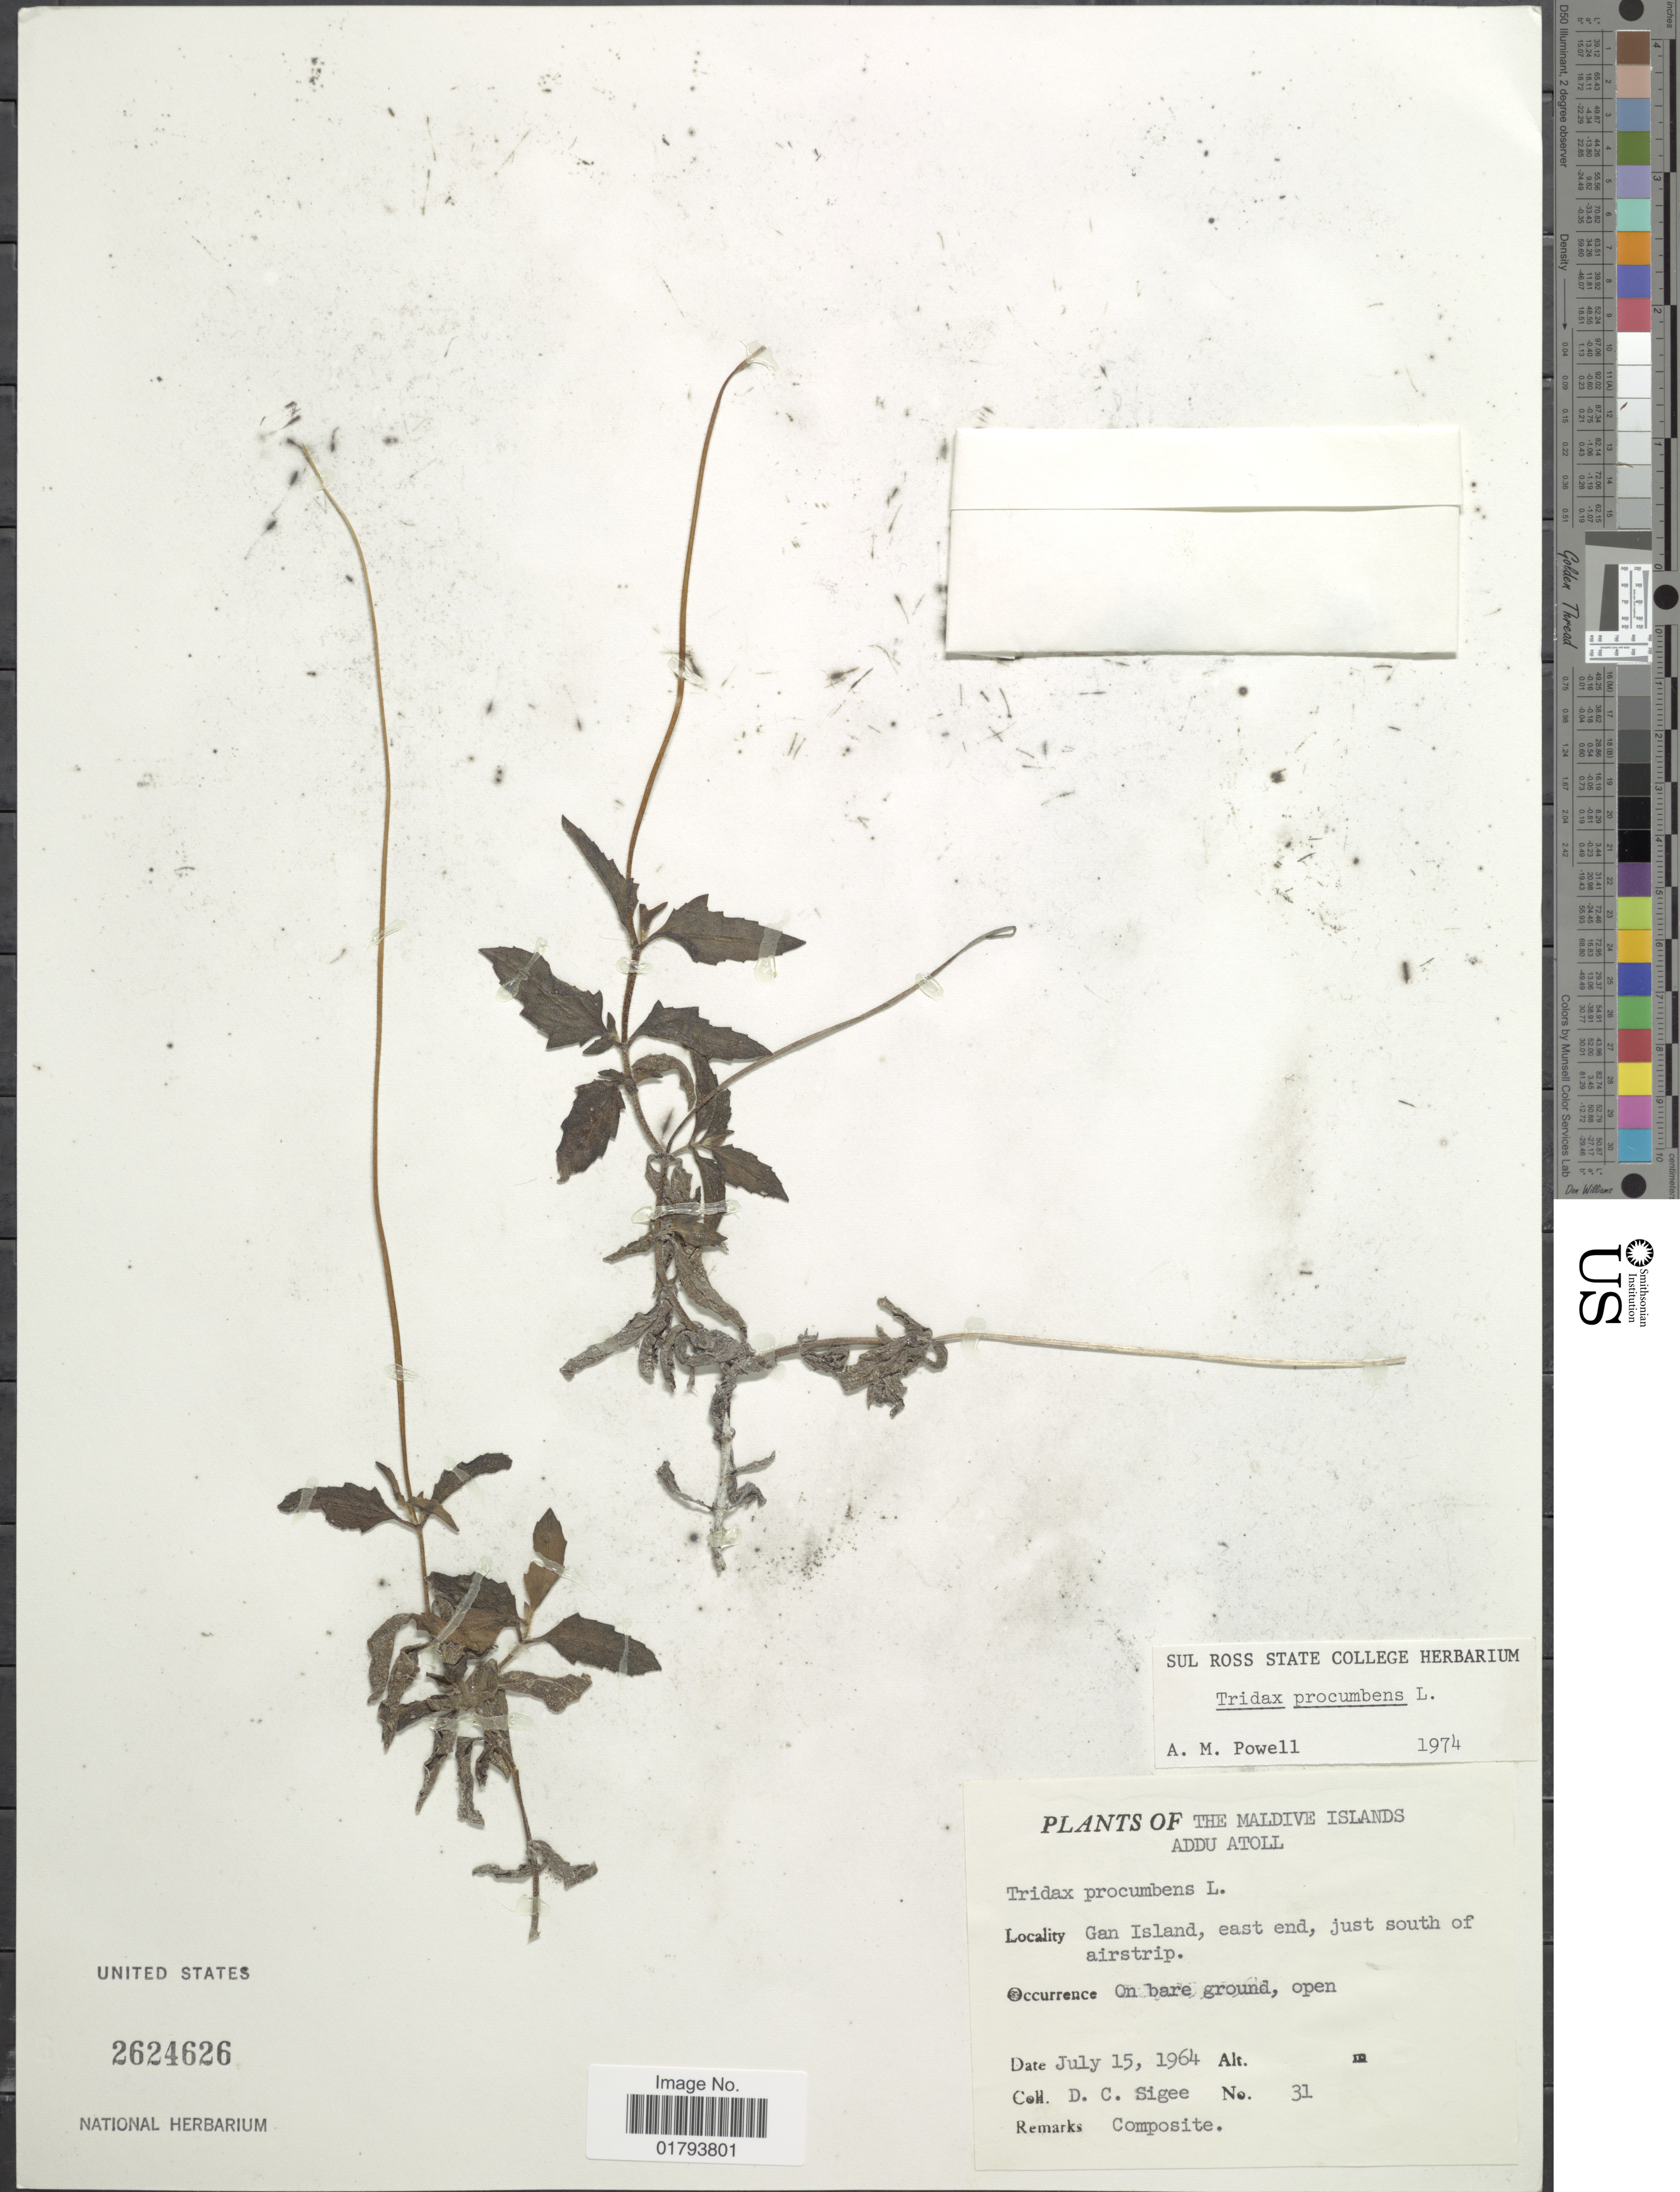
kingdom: Plantae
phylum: Tracheophyta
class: Magnoliopsida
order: Asterales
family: Asteraceae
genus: Tridax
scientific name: Tridax procumbens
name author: L.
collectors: D. C. Sigee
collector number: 31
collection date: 1964-07-15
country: Maldive Islands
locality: Addu Atoll, Gan Island, east end, just south of airstrip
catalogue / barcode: US 2624626